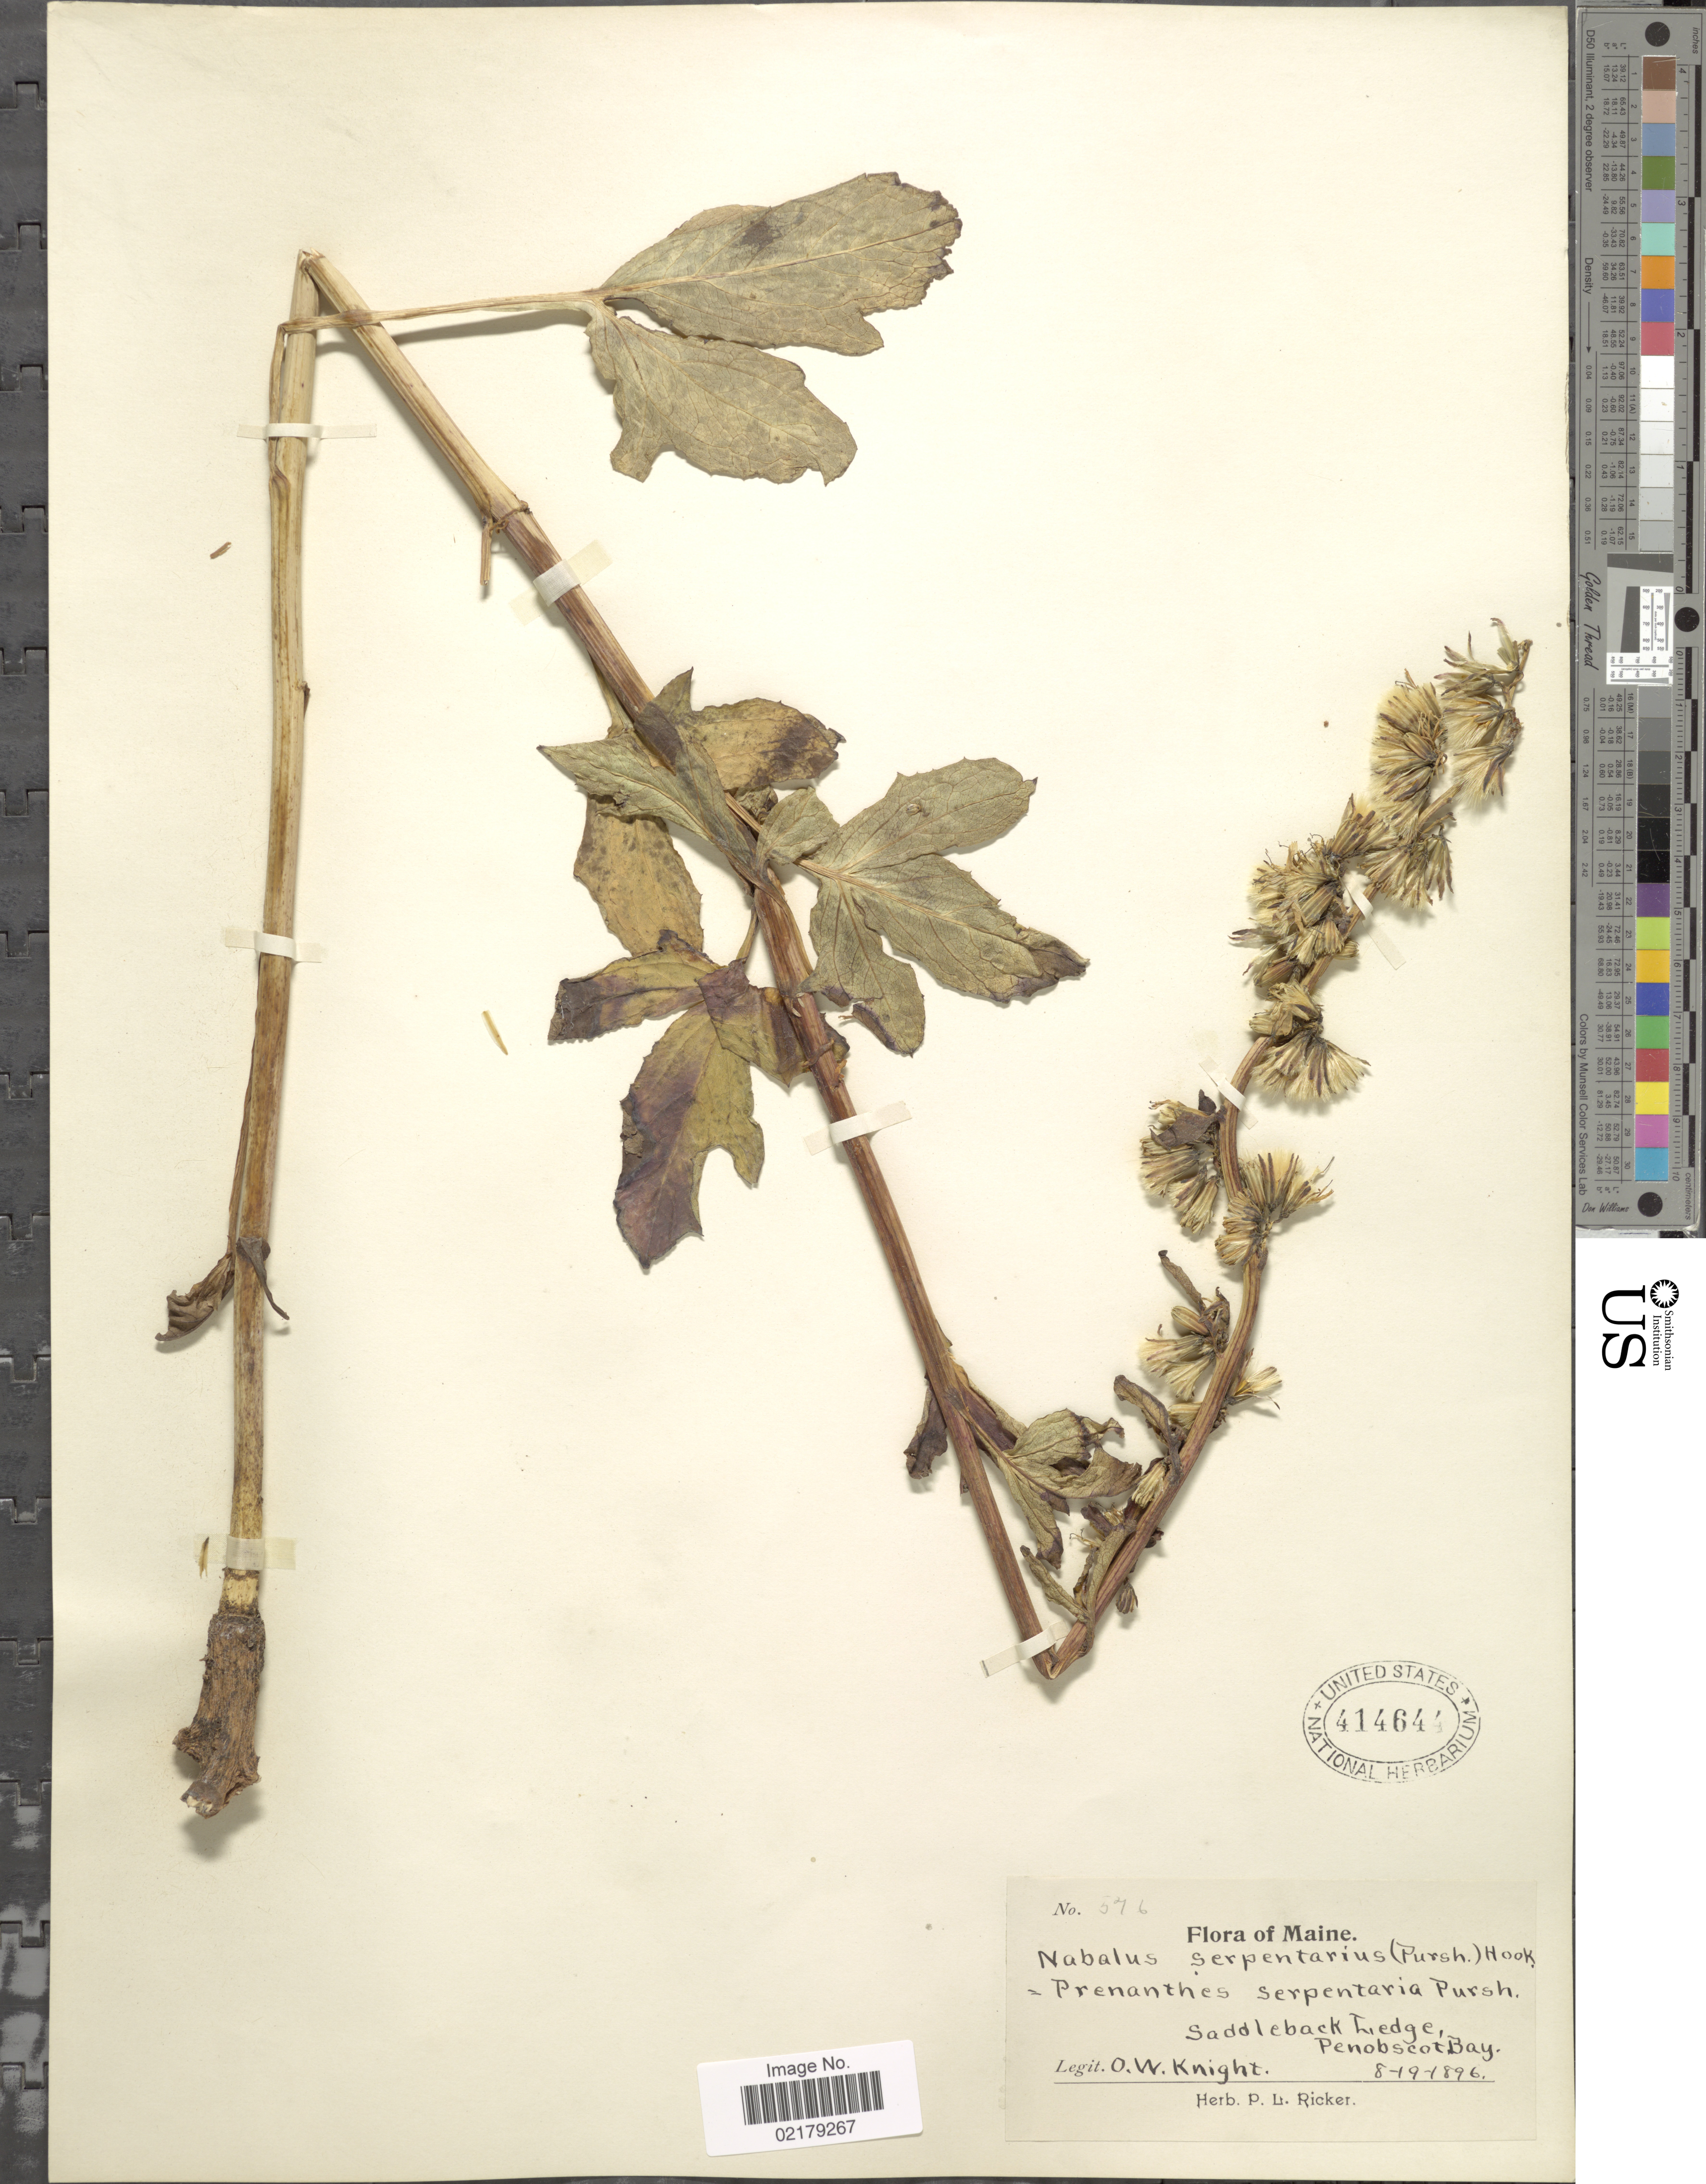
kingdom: Plantae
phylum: Tracheophyta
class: Magnoliopsida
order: Asterales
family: Asteraceae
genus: Nabalus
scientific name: Nabalus serpentarius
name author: (Pursh) Hook.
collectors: O. Knight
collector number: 546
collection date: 1896-08-19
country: United States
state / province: Maine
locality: Saddleback Ledge, Penobscot Bay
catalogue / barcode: US 414644